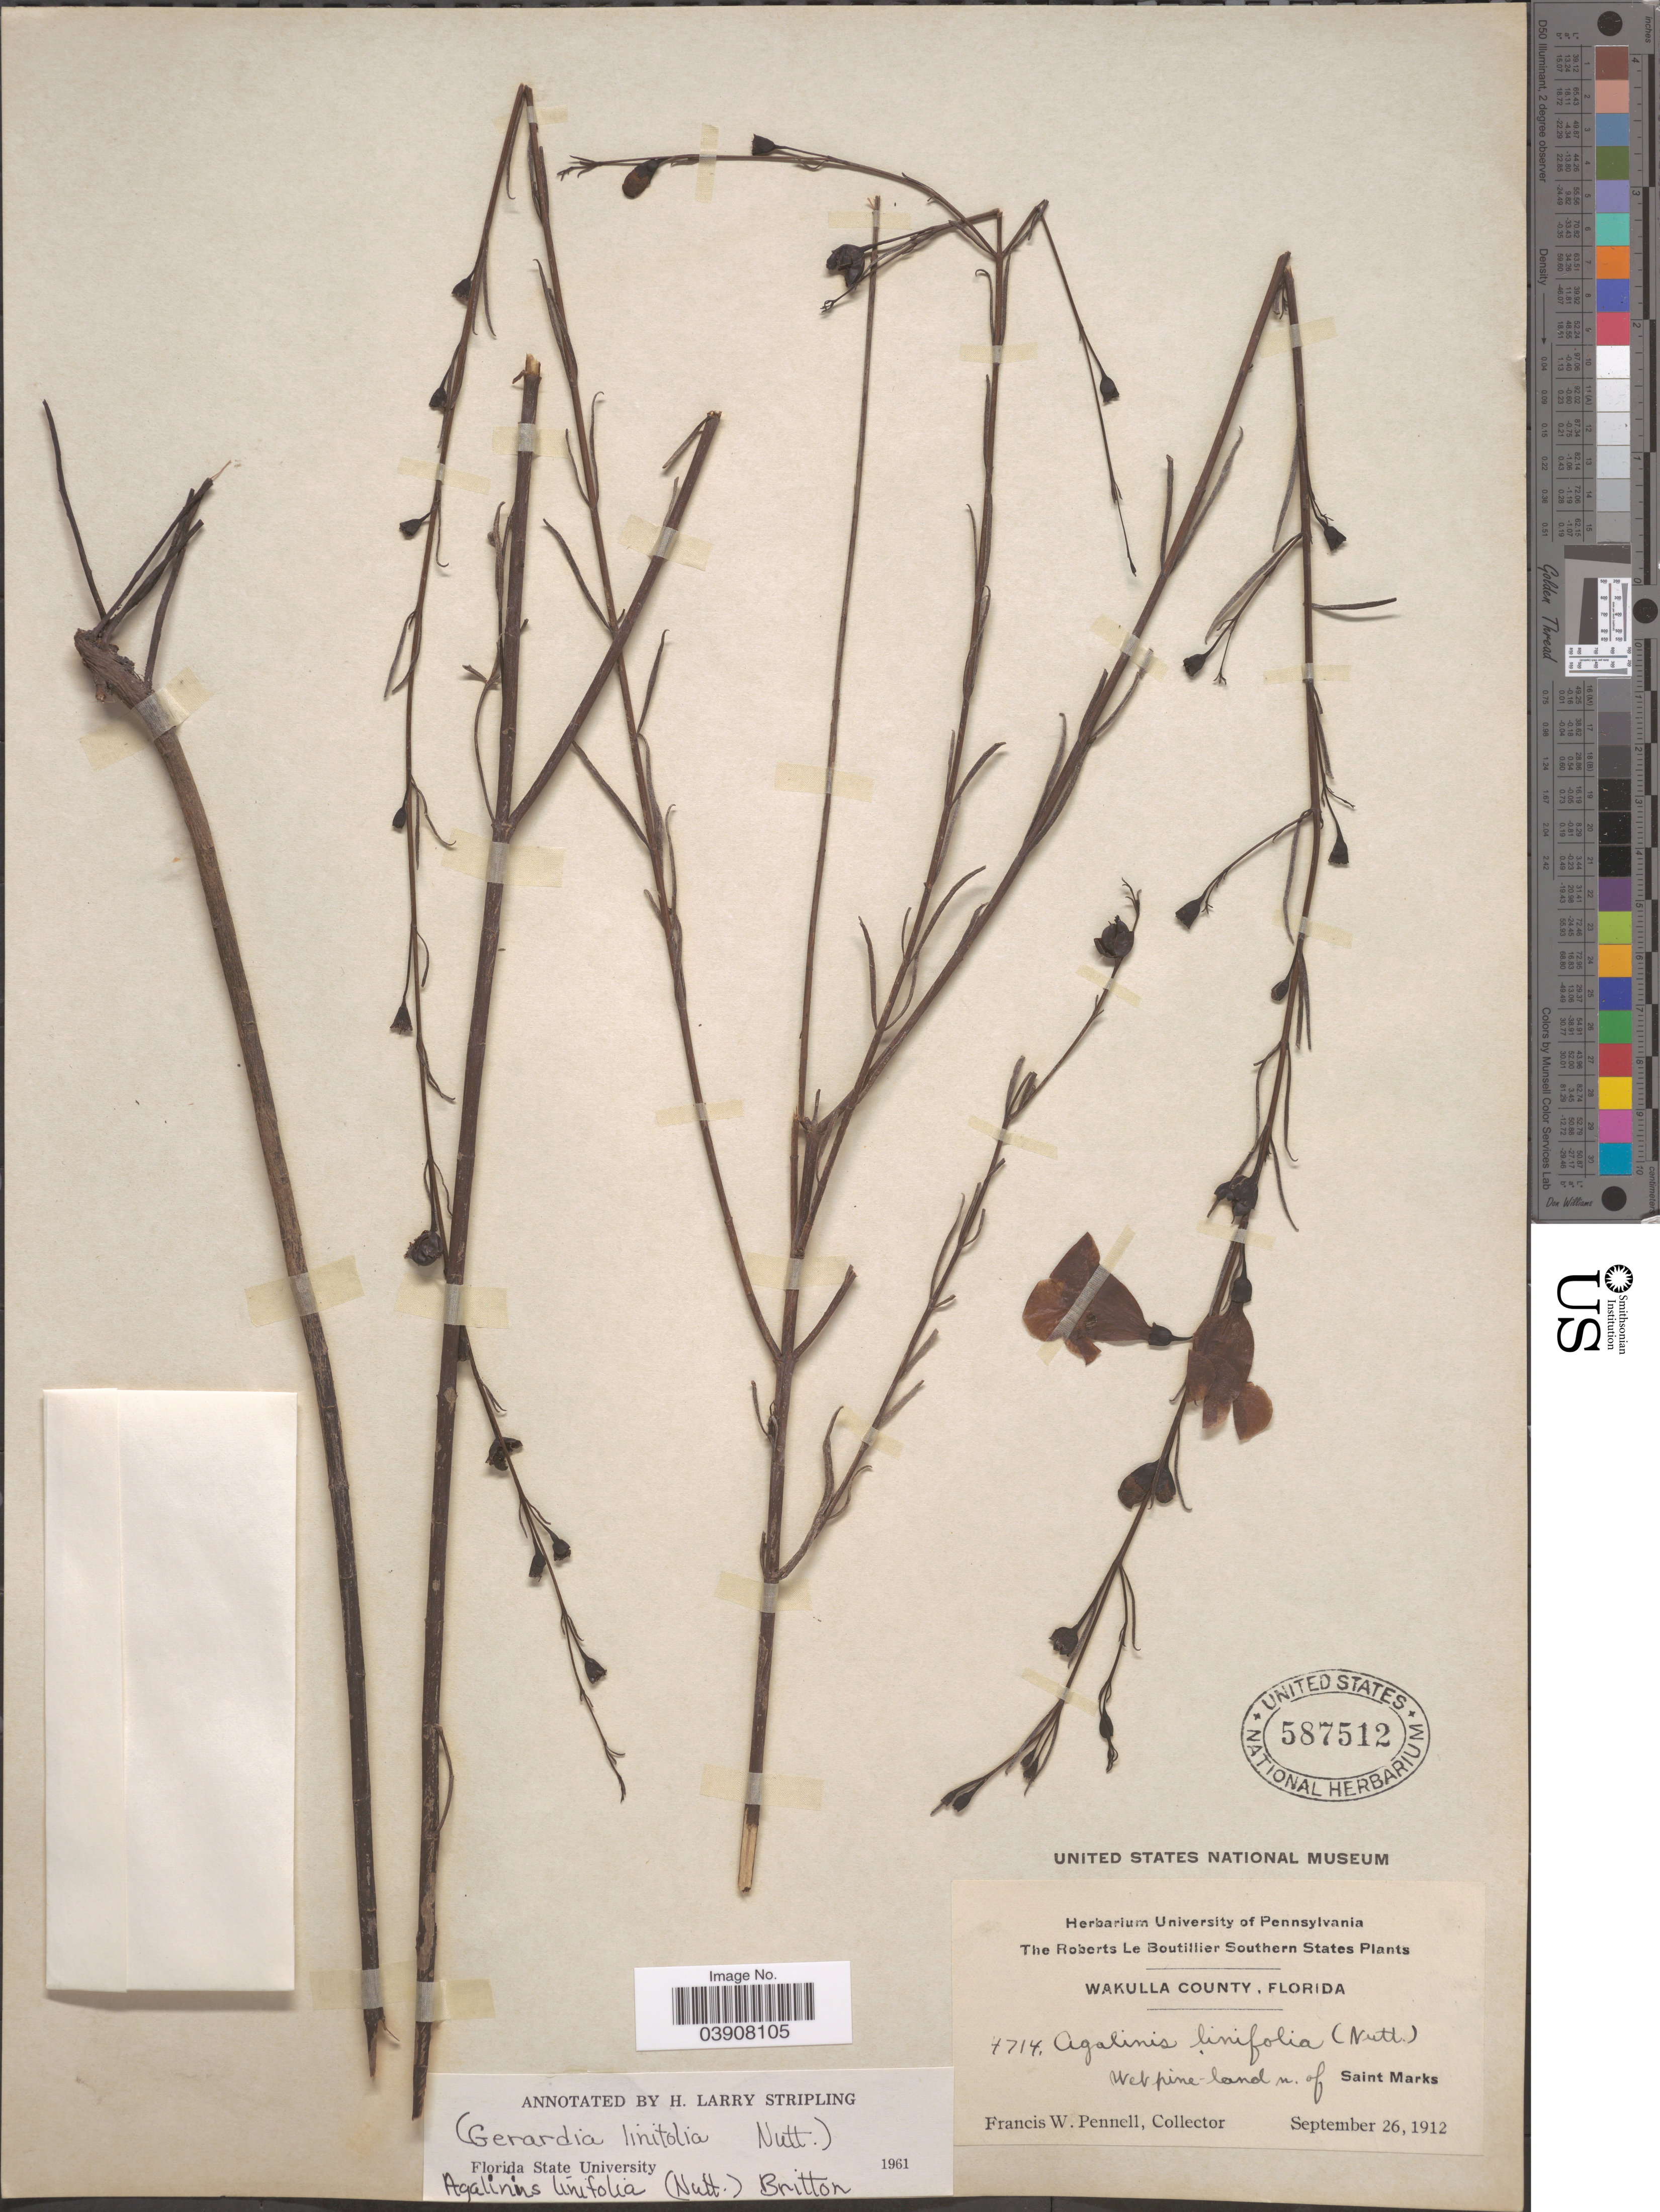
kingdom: Plantae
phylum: Tracheophyta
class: Magnoliopsida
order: Lamiales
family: Orobanchaceae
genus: Agalinis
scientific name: Agalinis linifolia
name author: (Nutt.) Britton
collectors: F. W. Pennell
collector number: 4714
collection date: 1912-09-26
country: United States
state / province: Florida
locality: Southern States. Wakulla County. Wet pine-land n. of Saint Marks.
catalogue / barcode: US 587512